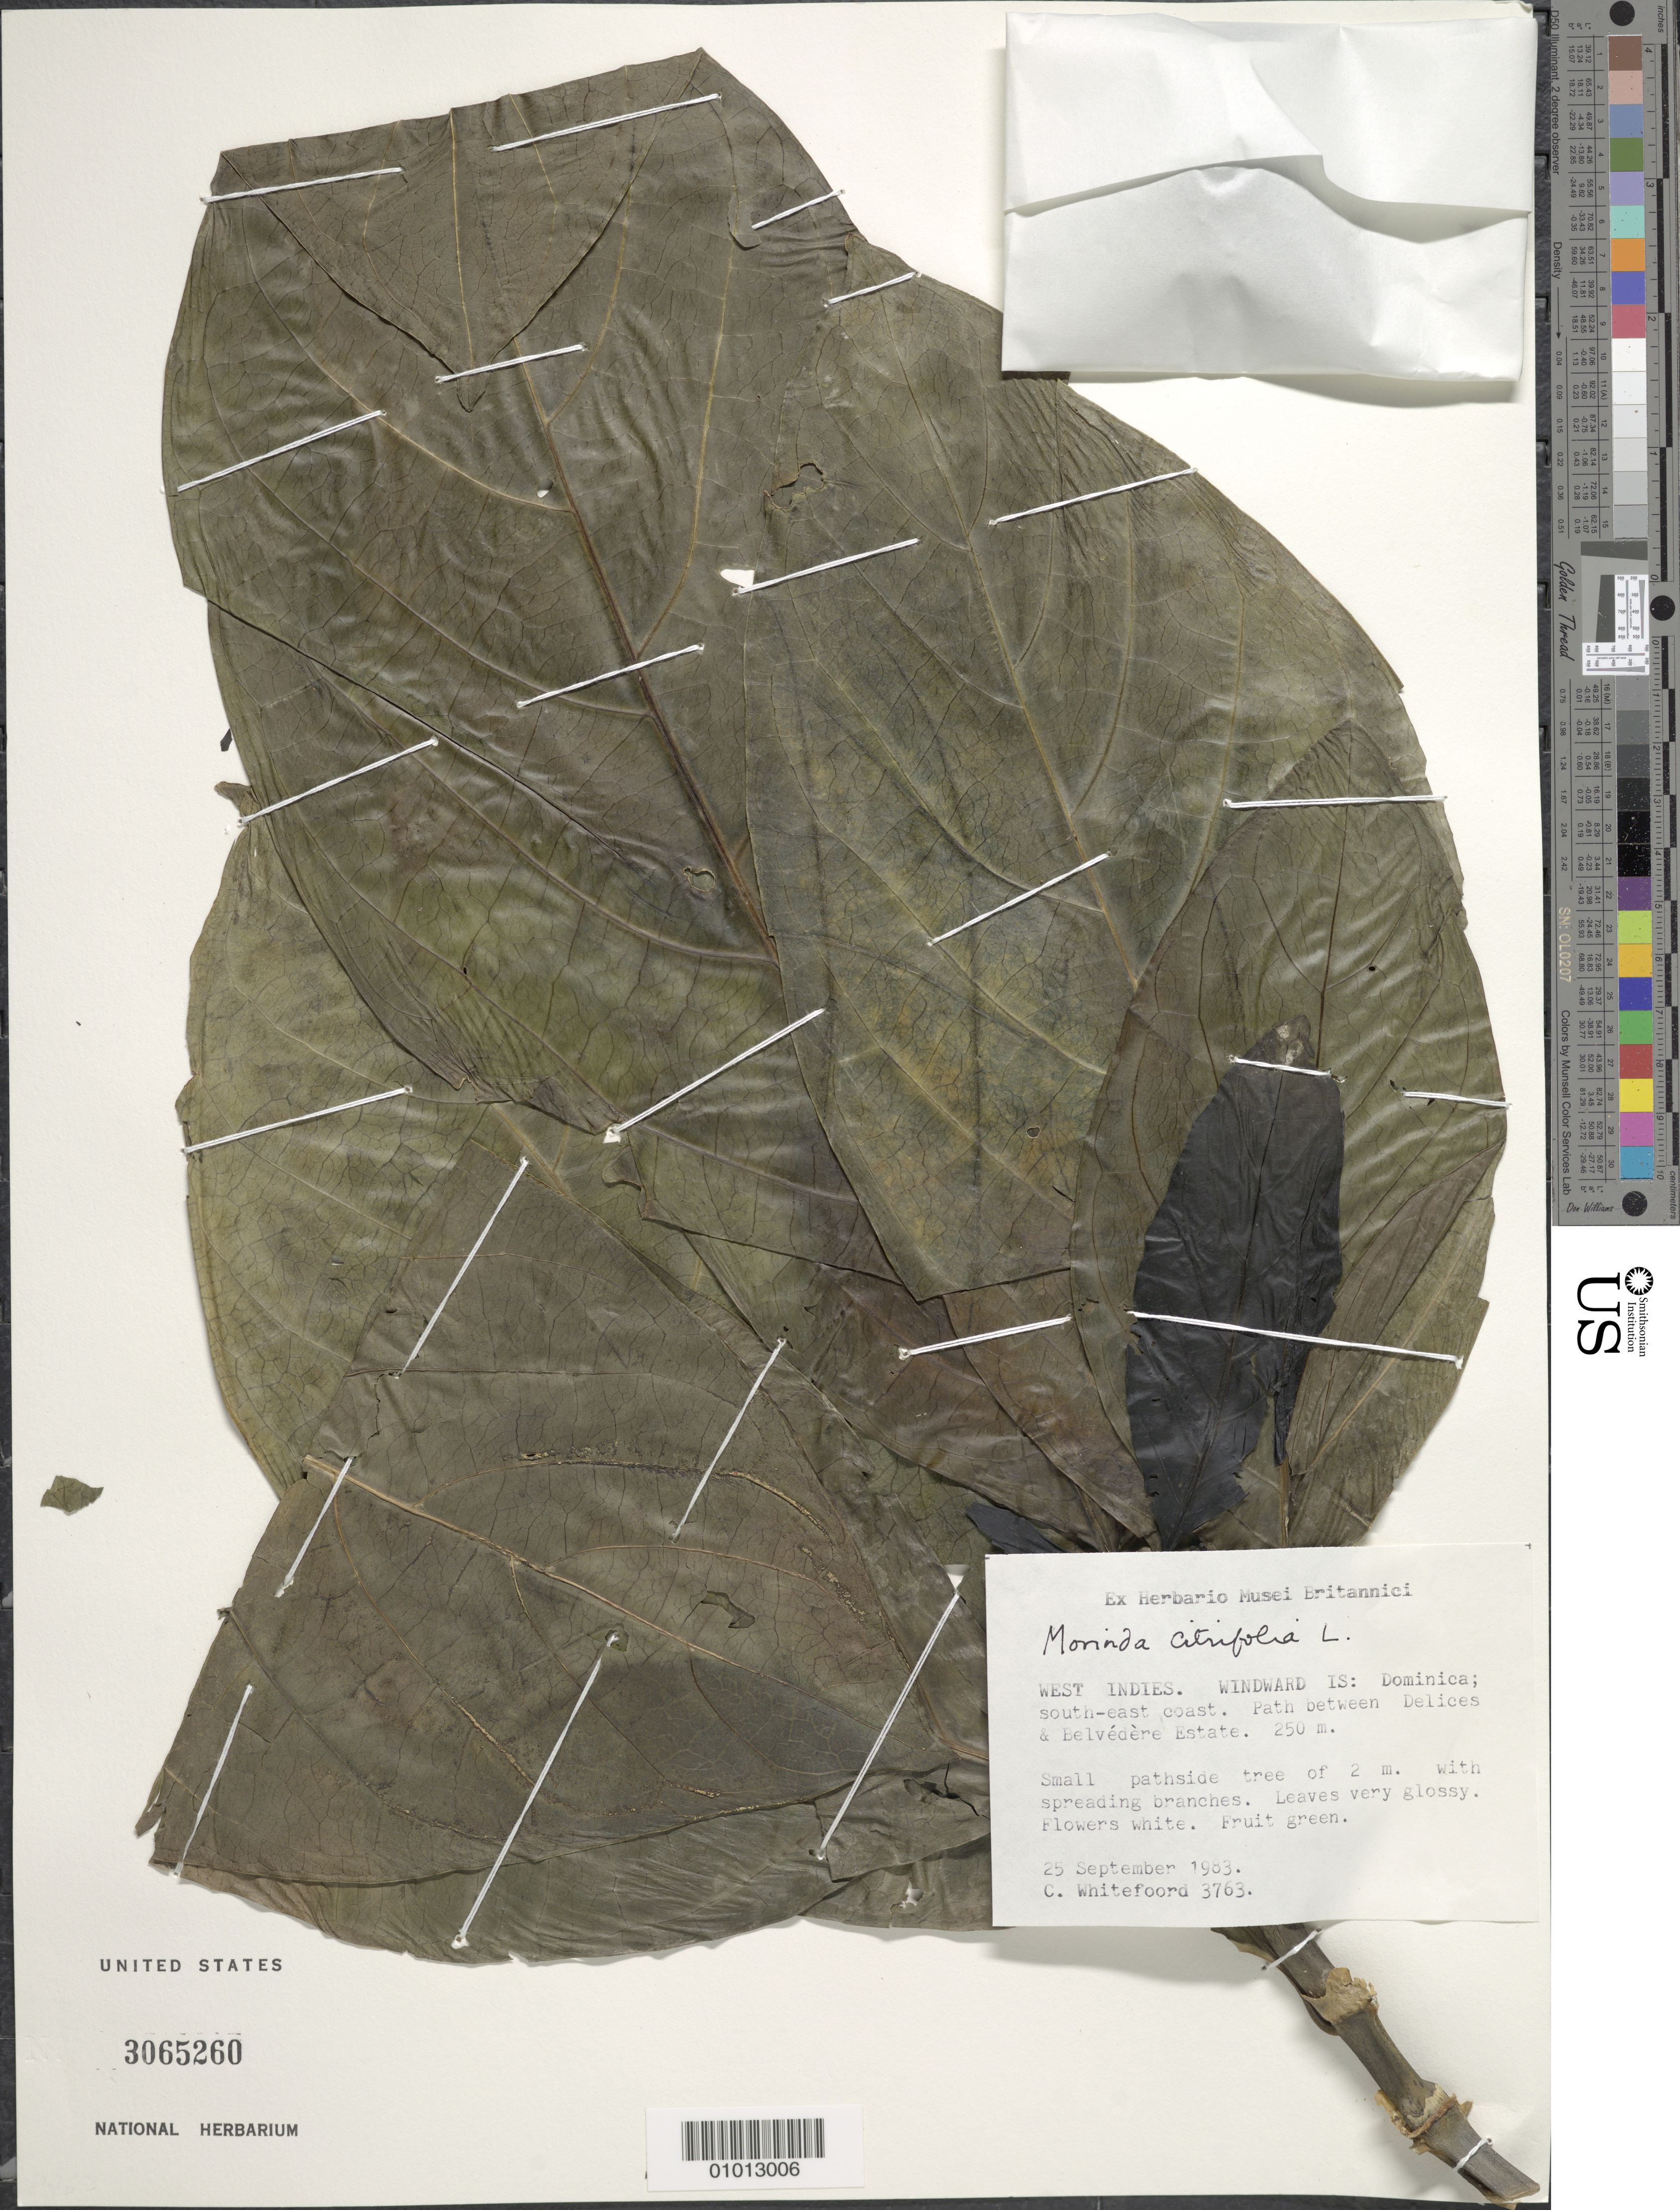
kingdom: Plantae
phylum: Tracheophyta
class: Magnoliopsida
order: Gentianales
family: Rubiaceae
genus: Morinda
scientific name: Morinda citrifolia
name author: L.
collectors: C. Whitefoord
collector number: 3763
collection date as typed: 25 Sep 1983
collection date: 1983-09-25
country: Dominica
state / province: St. Patrick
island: Dominica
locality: Southeast coast, path between Delices and Belvédère Estate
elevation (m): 250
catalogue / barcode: US 3065260